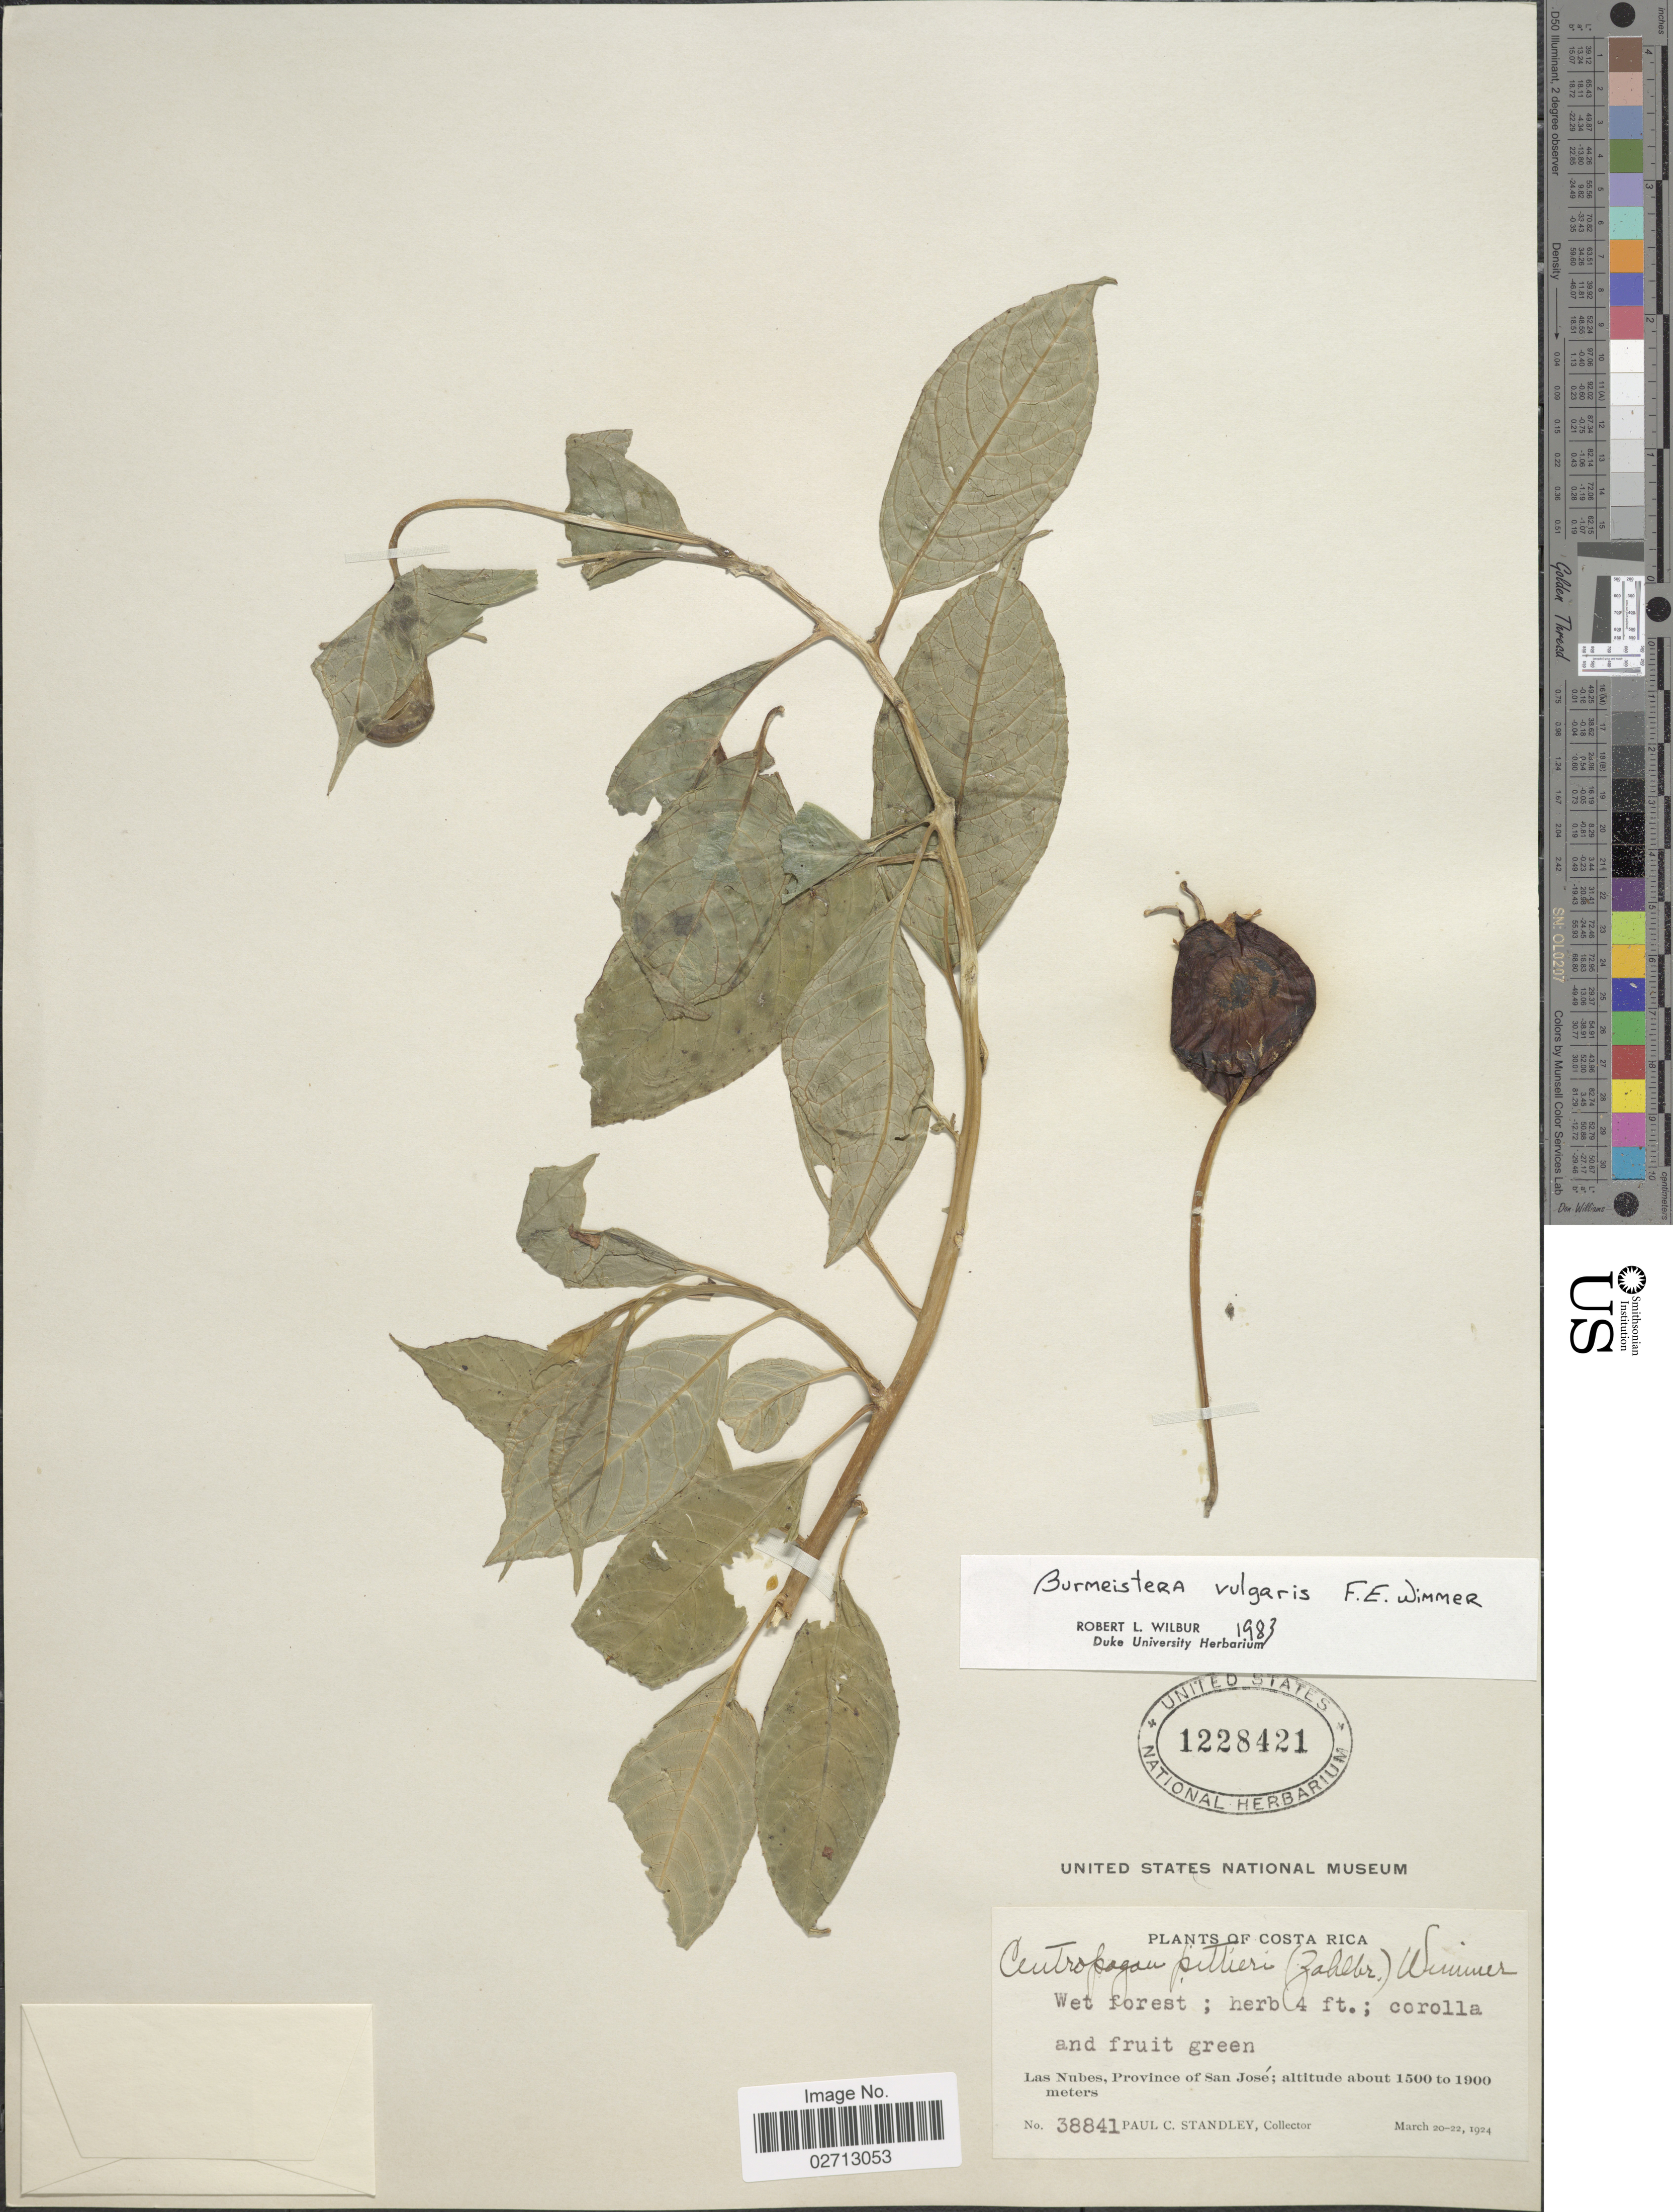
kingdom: Plantae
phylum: Tracheophyta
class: Magnoliopsida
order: Asterales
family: Campanulaceae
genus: Burmeistera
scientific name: Burmeistera vulgaris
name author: E. Wimm.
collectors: P. C. Standley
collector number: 38841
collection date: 1924-03-20/1924-03-22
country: Costa Rica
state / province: San José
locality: Las Nubes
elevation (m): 1500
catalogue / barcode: US 1228421